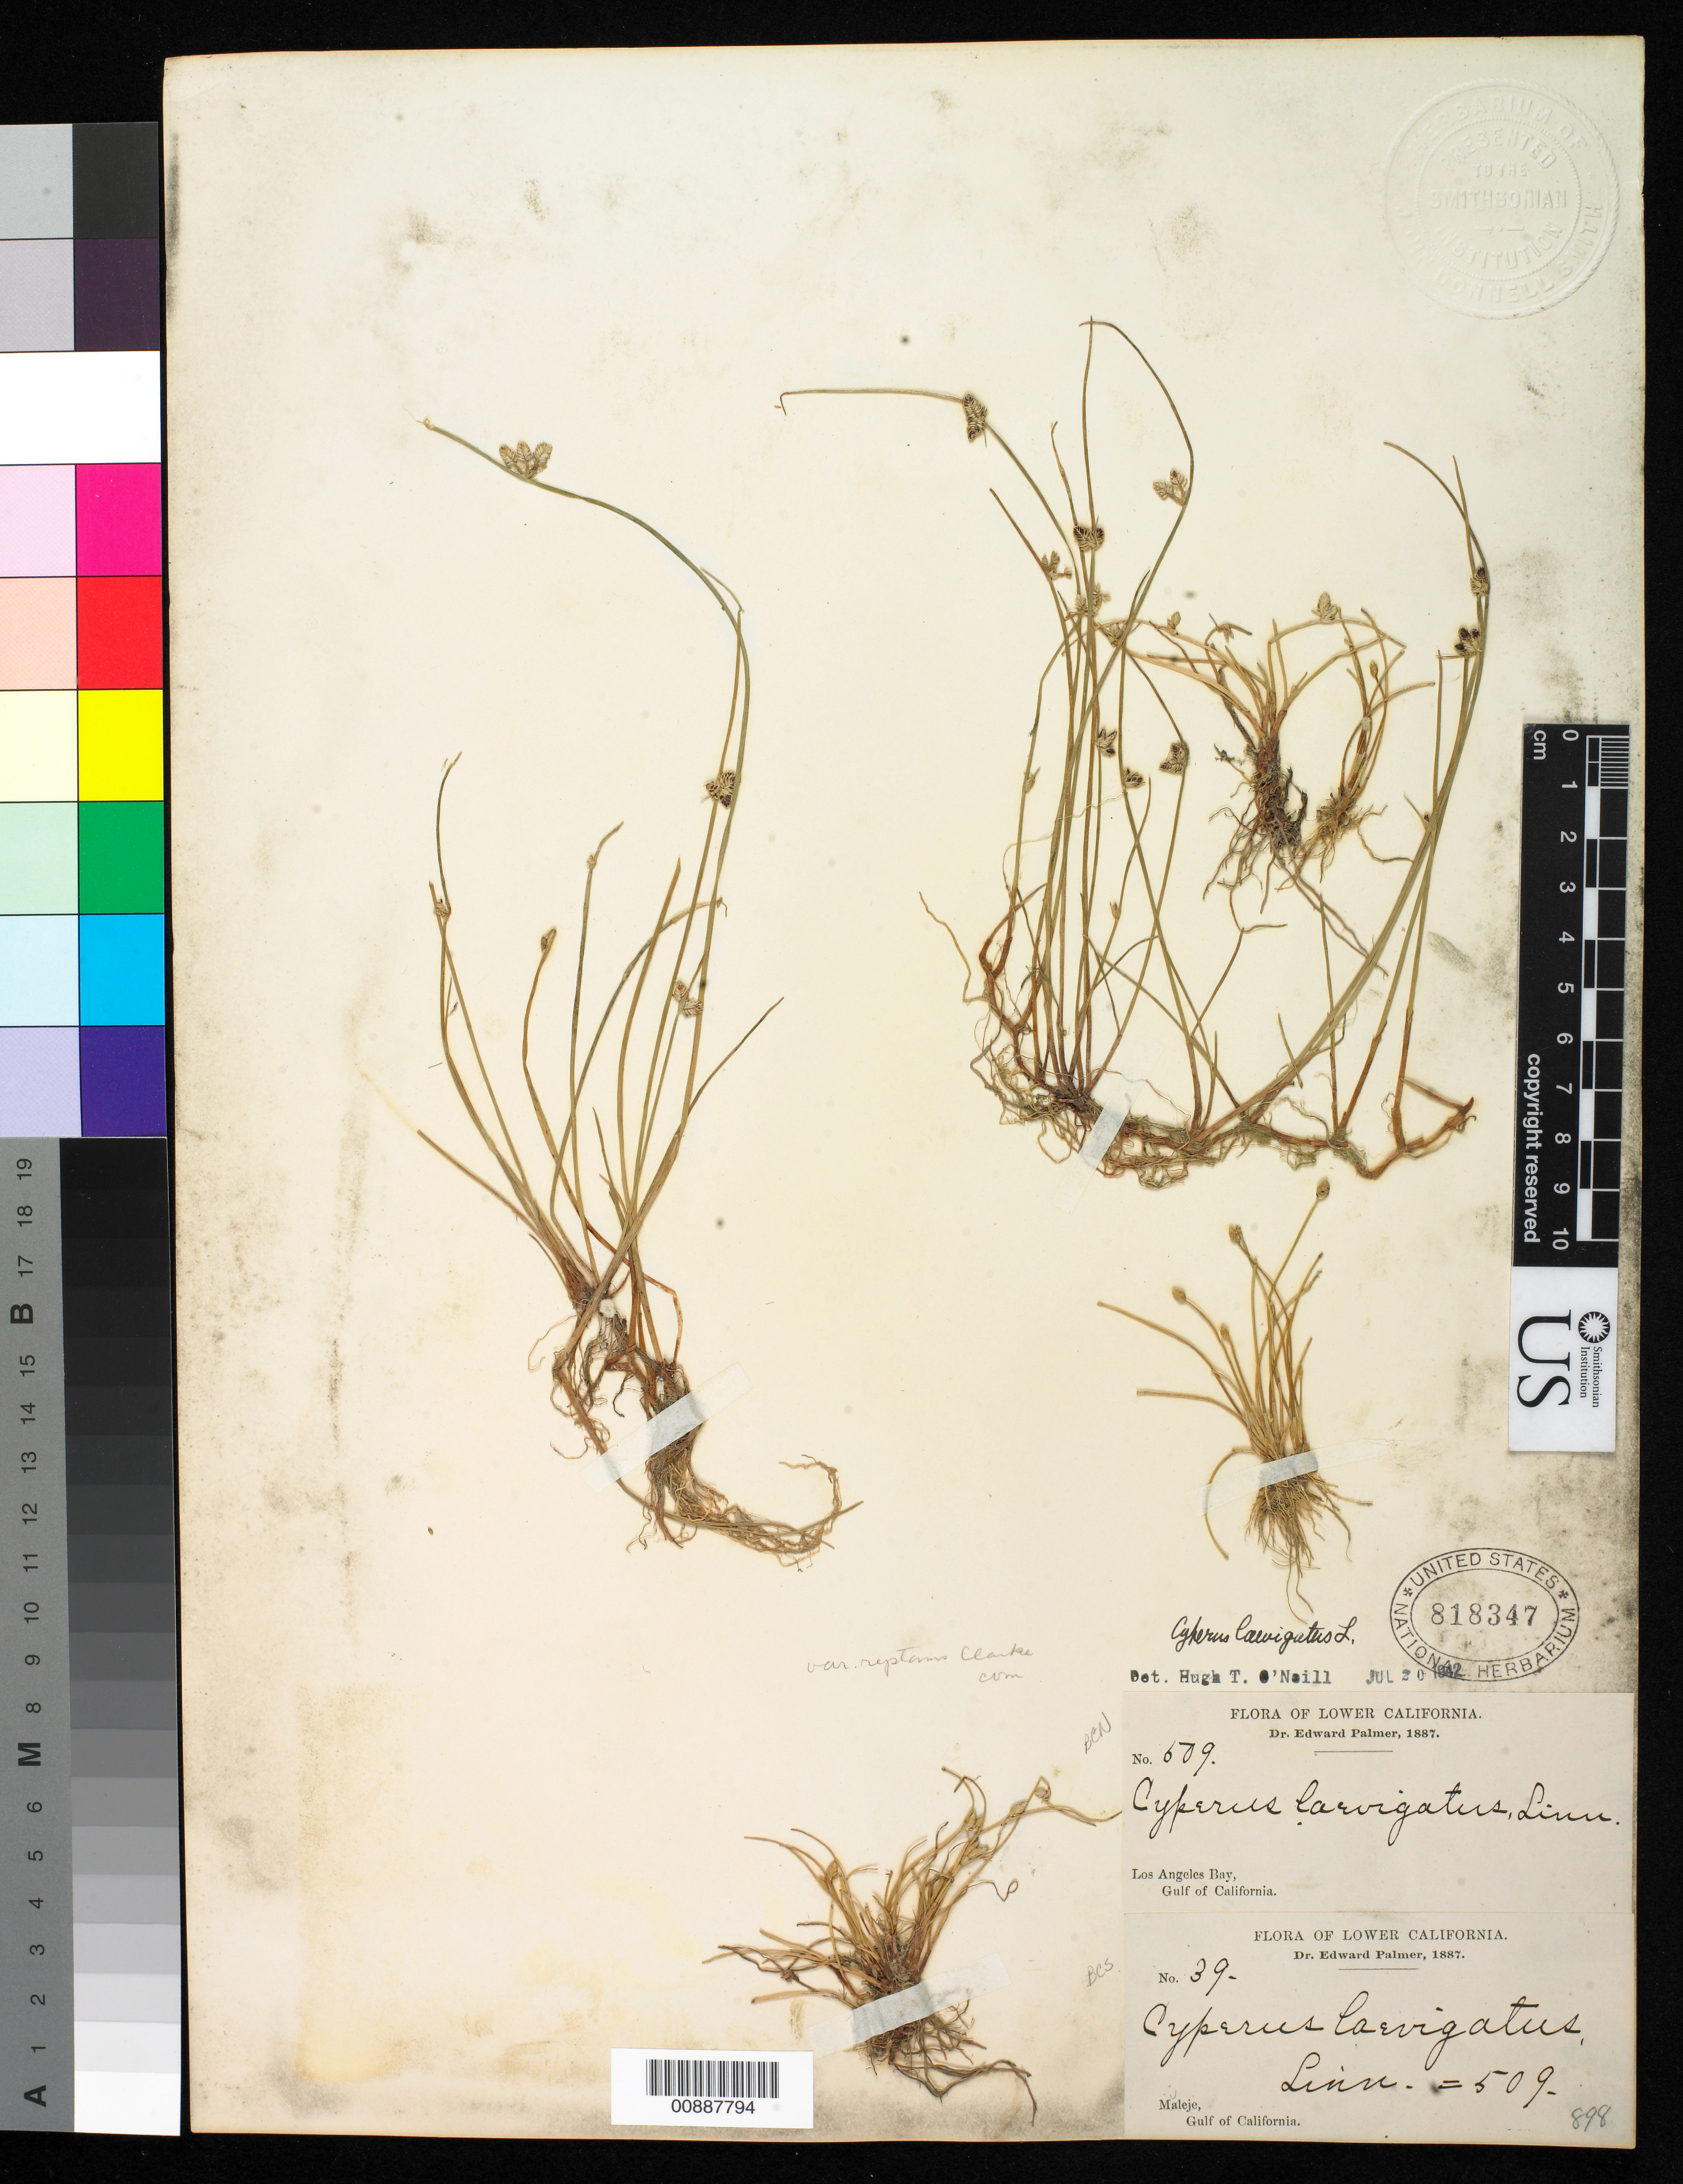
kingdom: Plantae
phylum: Tracheophyta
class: Liliopsida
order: Poales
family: Cyperaceae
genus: Cyperus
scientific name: Cyperus laevigatus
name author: L.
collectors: E. Palmer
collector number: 39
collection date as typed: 1887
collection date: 1887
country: Mexico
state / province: Baja California Sur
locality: Muleje, Baja California Sur.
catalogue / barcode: US 818347